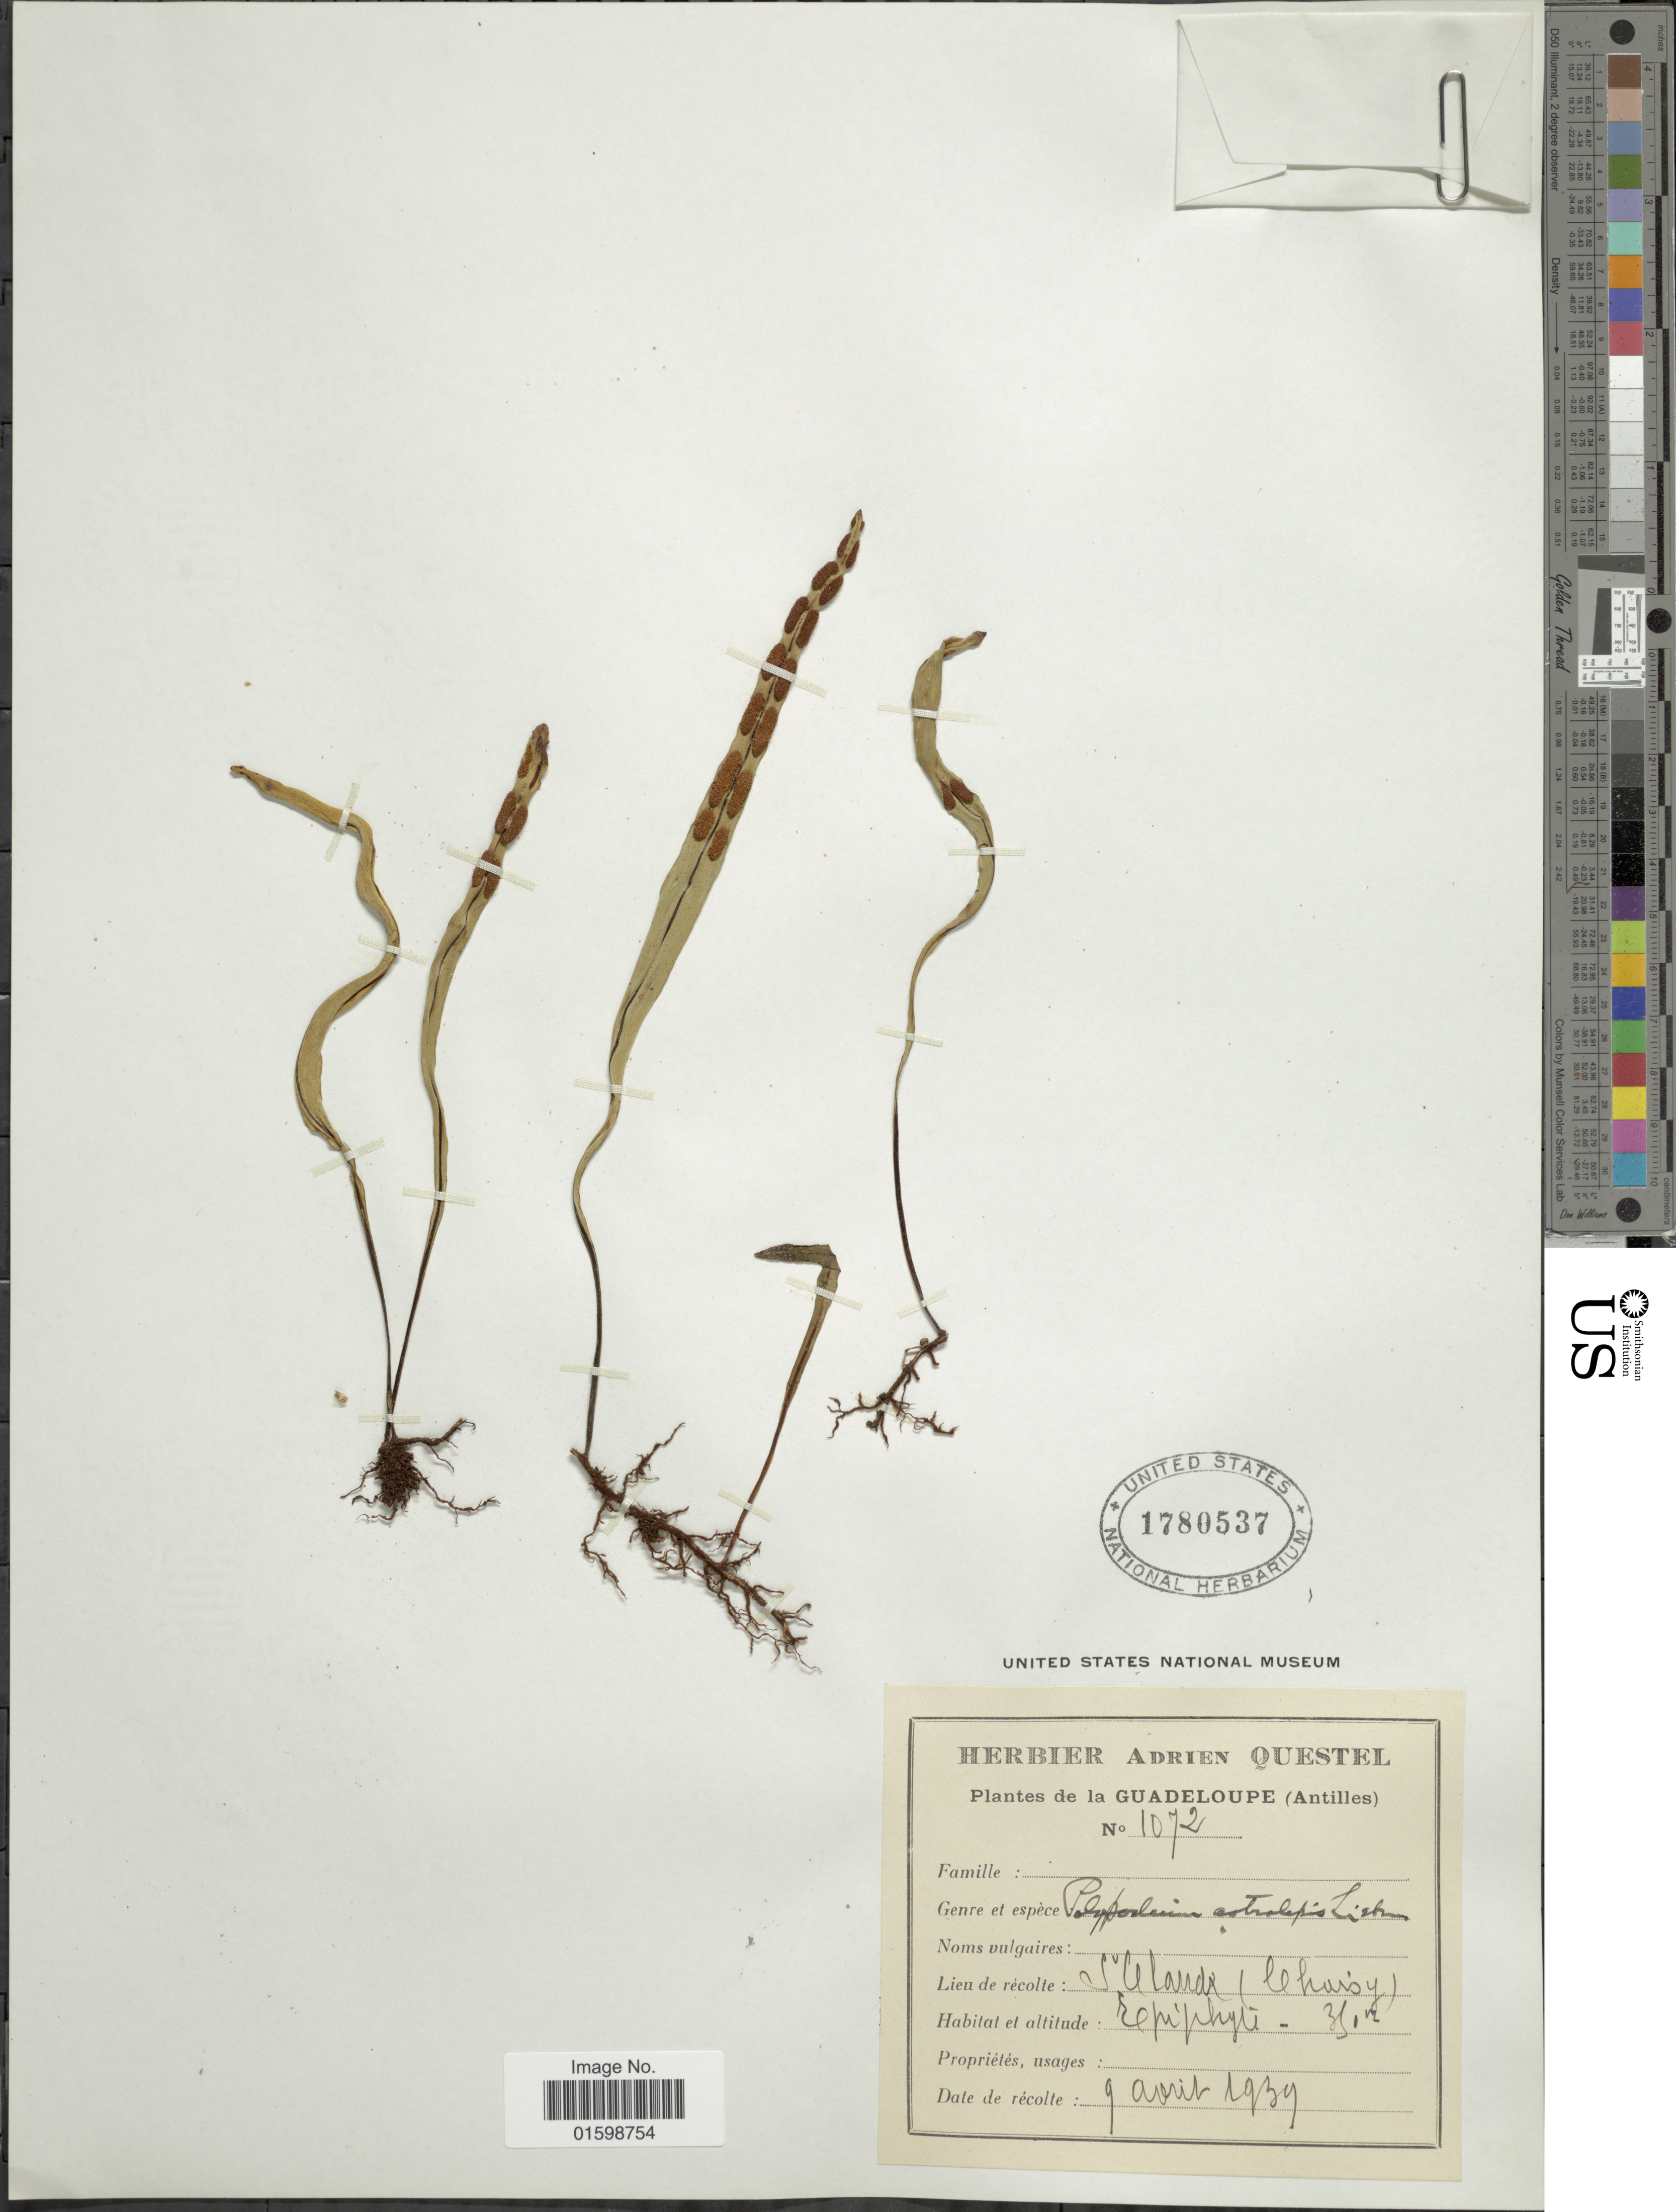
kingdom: Plantae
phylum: Tracheophyta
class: Polypodiopsida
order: Polypodiales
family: Polypodiaceae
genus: Pleopeltis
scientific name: Pleopeltis astrolepis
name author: (Liebm.) E. Fourn.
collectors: ex herb. A. Questal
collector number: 1072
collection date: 1939-04-09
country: Guadeloupe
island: Leeward Is.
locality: St. Claude (Chaisi).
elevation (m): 381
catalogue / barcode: US 1780537